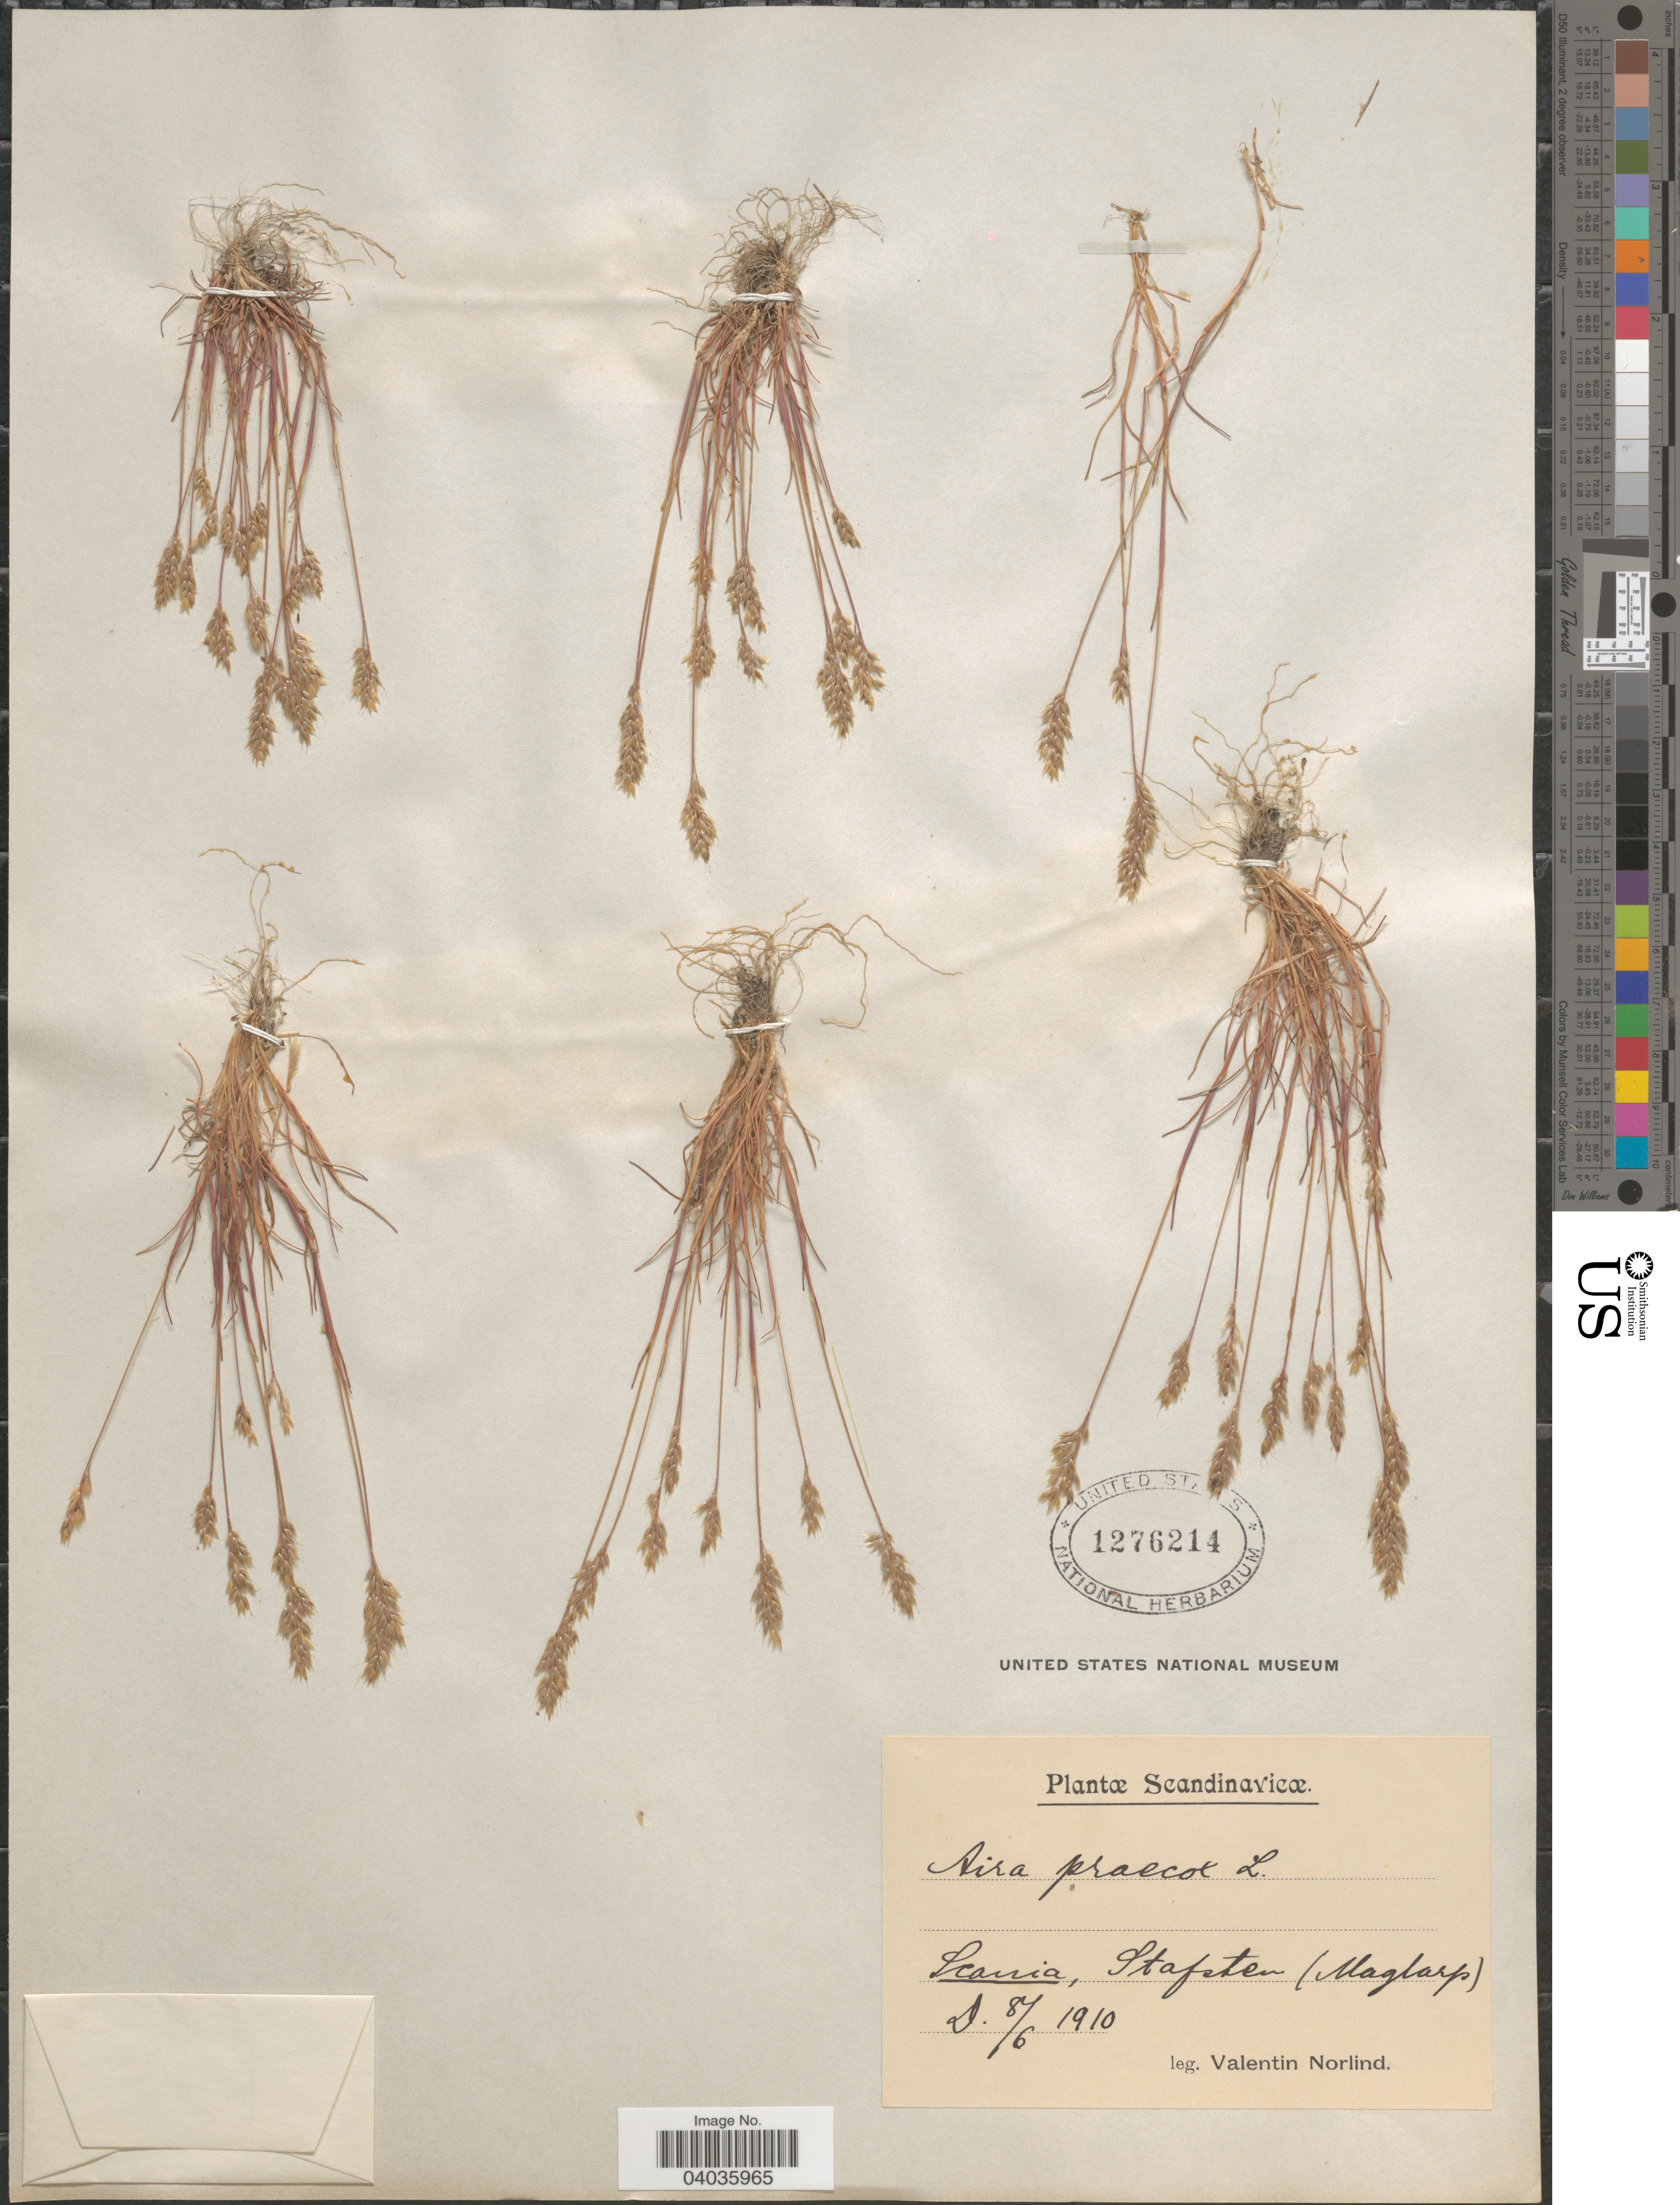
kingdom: Plantae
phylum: Tracheophyta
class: Liliopsida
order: Poales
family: Poaceae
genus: Aira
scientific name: Aira praecox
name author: L.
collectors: V. Norlind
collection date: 1910-06-08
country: Sweden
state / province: Skåne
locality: Scandinavicœ. Scania, Stafsten (Maglarp).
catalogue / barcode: US 1276214